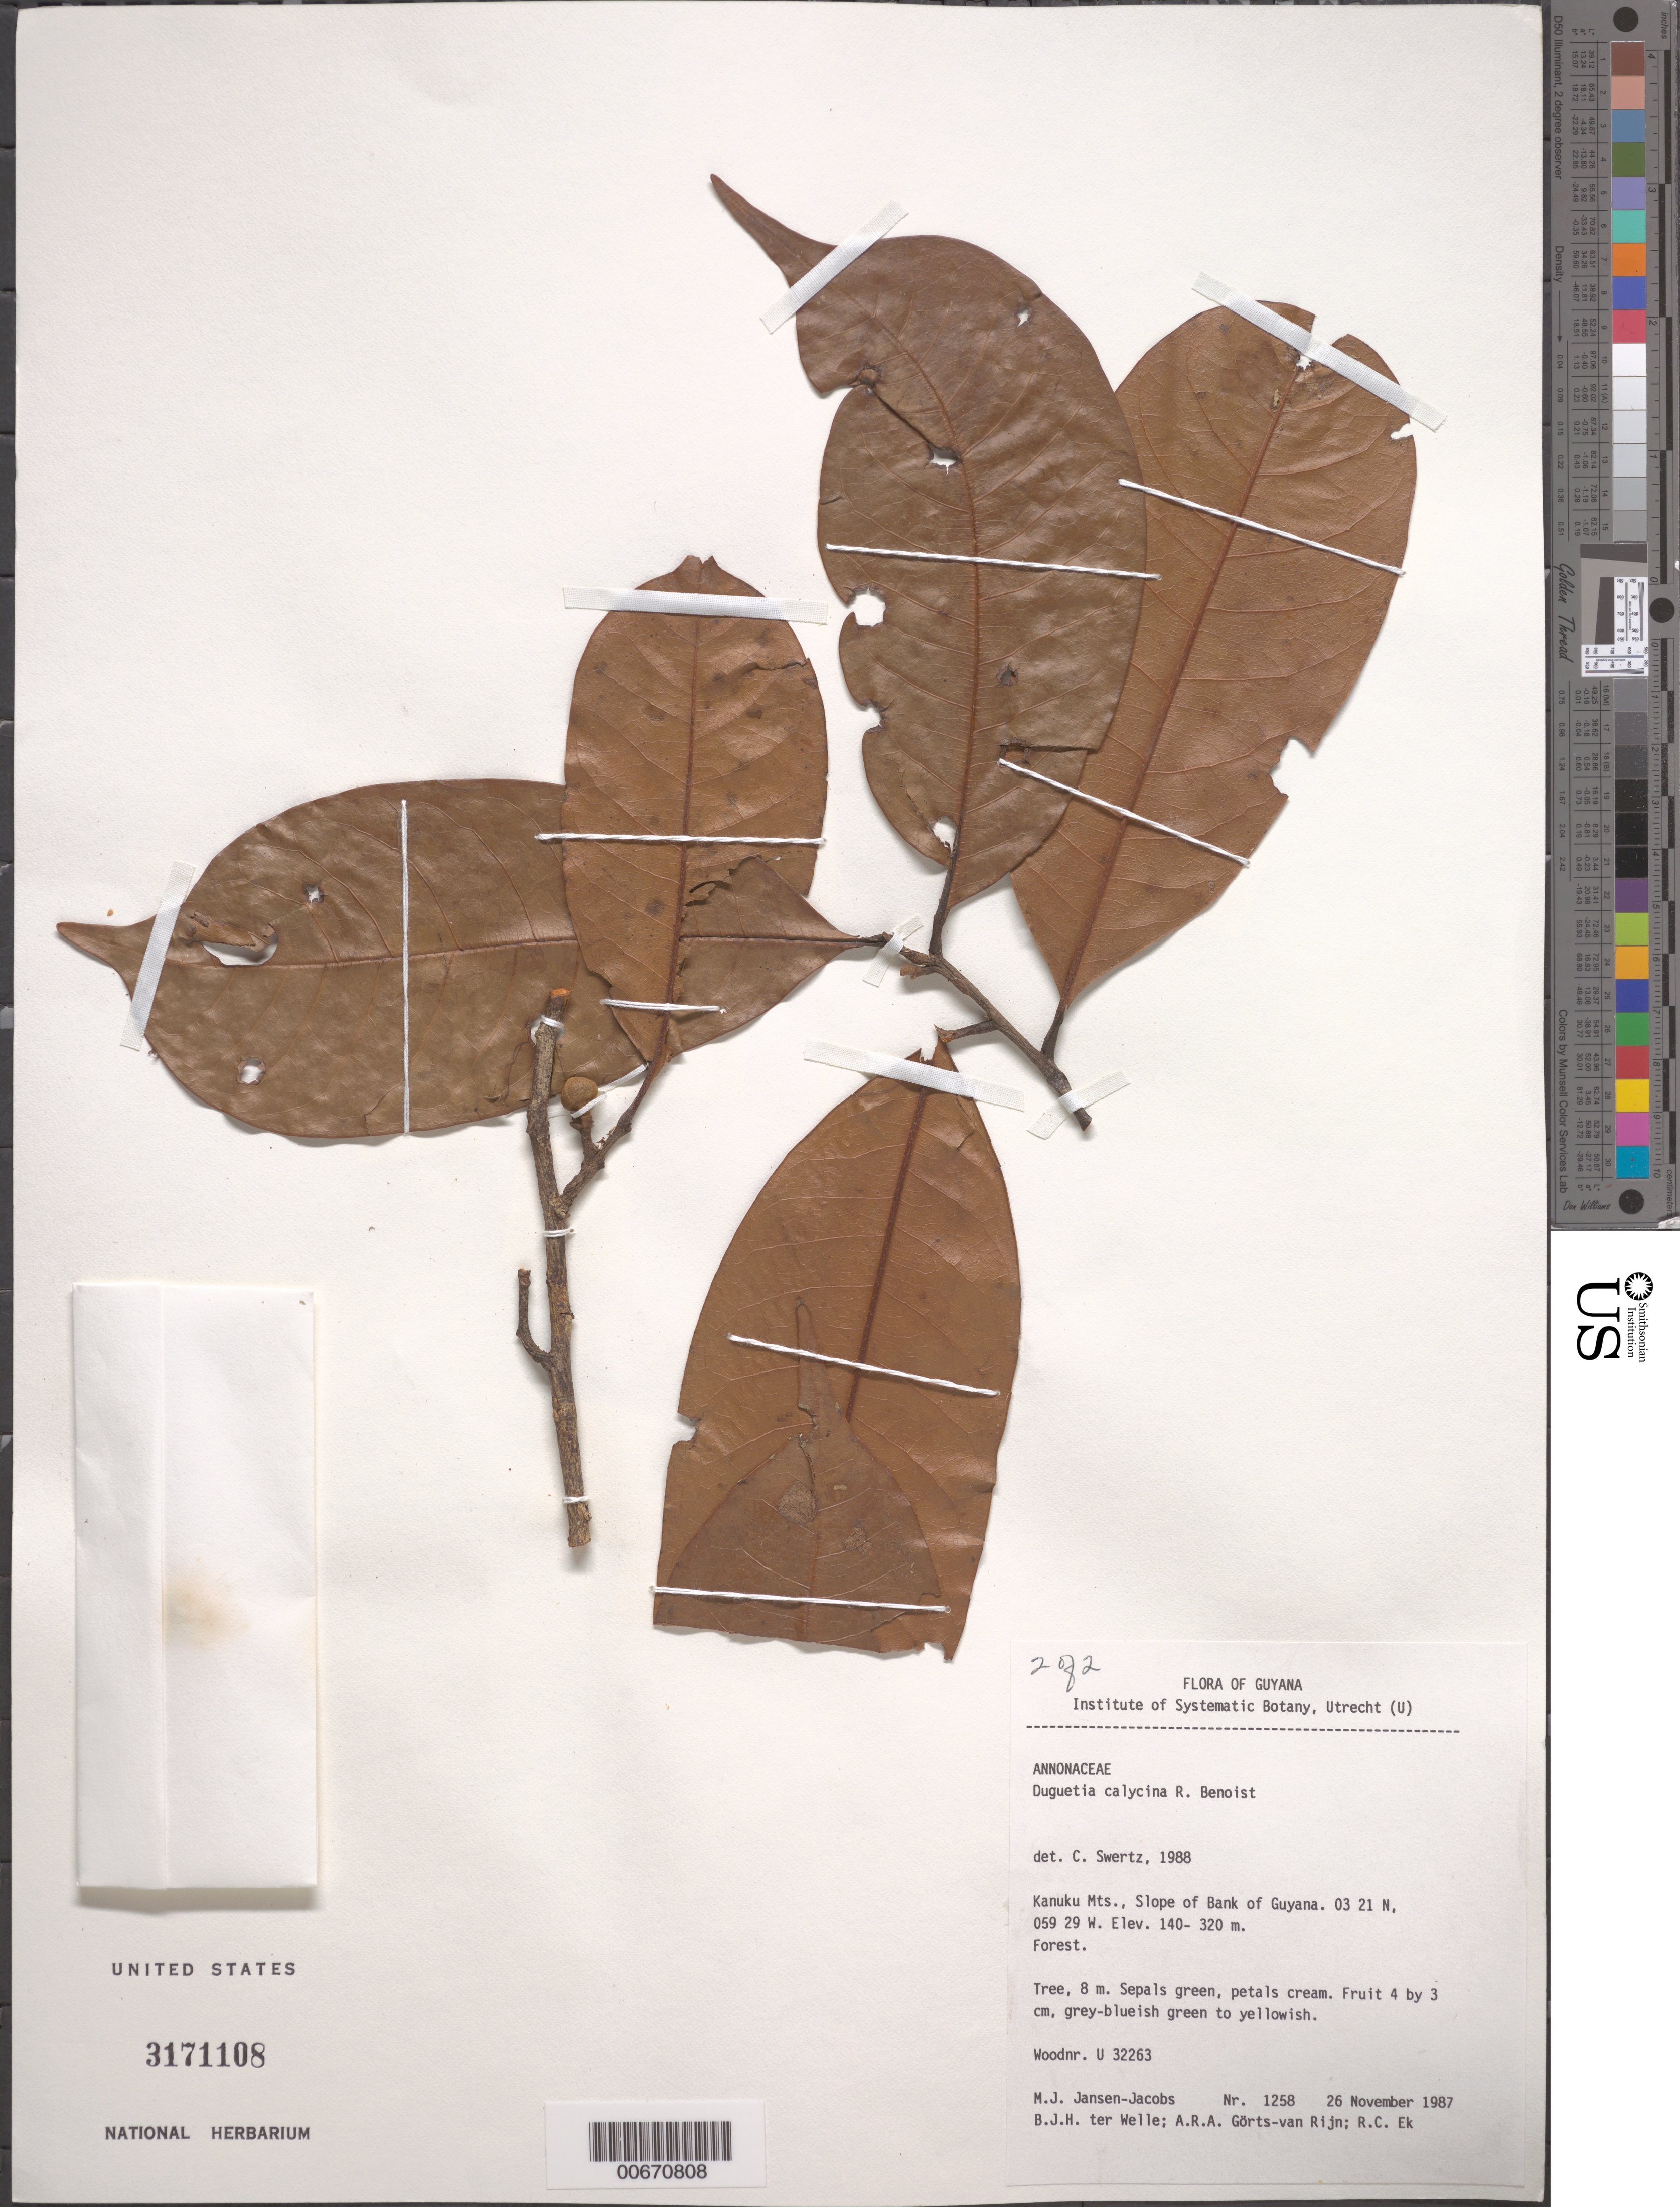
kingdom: Plantae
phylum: Tracheophyta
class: Magnoliopsida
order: Magnoliales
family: Annonaceae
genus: Duguetia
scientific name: Duguetia calycina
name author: Benoist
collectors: M. J. Jansen-Jacobs, B. Welle, A. .R. A. Görts-van Rijn & R. C. Ek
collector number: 1258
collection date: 1987-11-26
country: Guyana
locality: Kanuku Mts., Slope of Bank of Guyana.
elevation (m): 140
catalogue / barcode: US 3171108